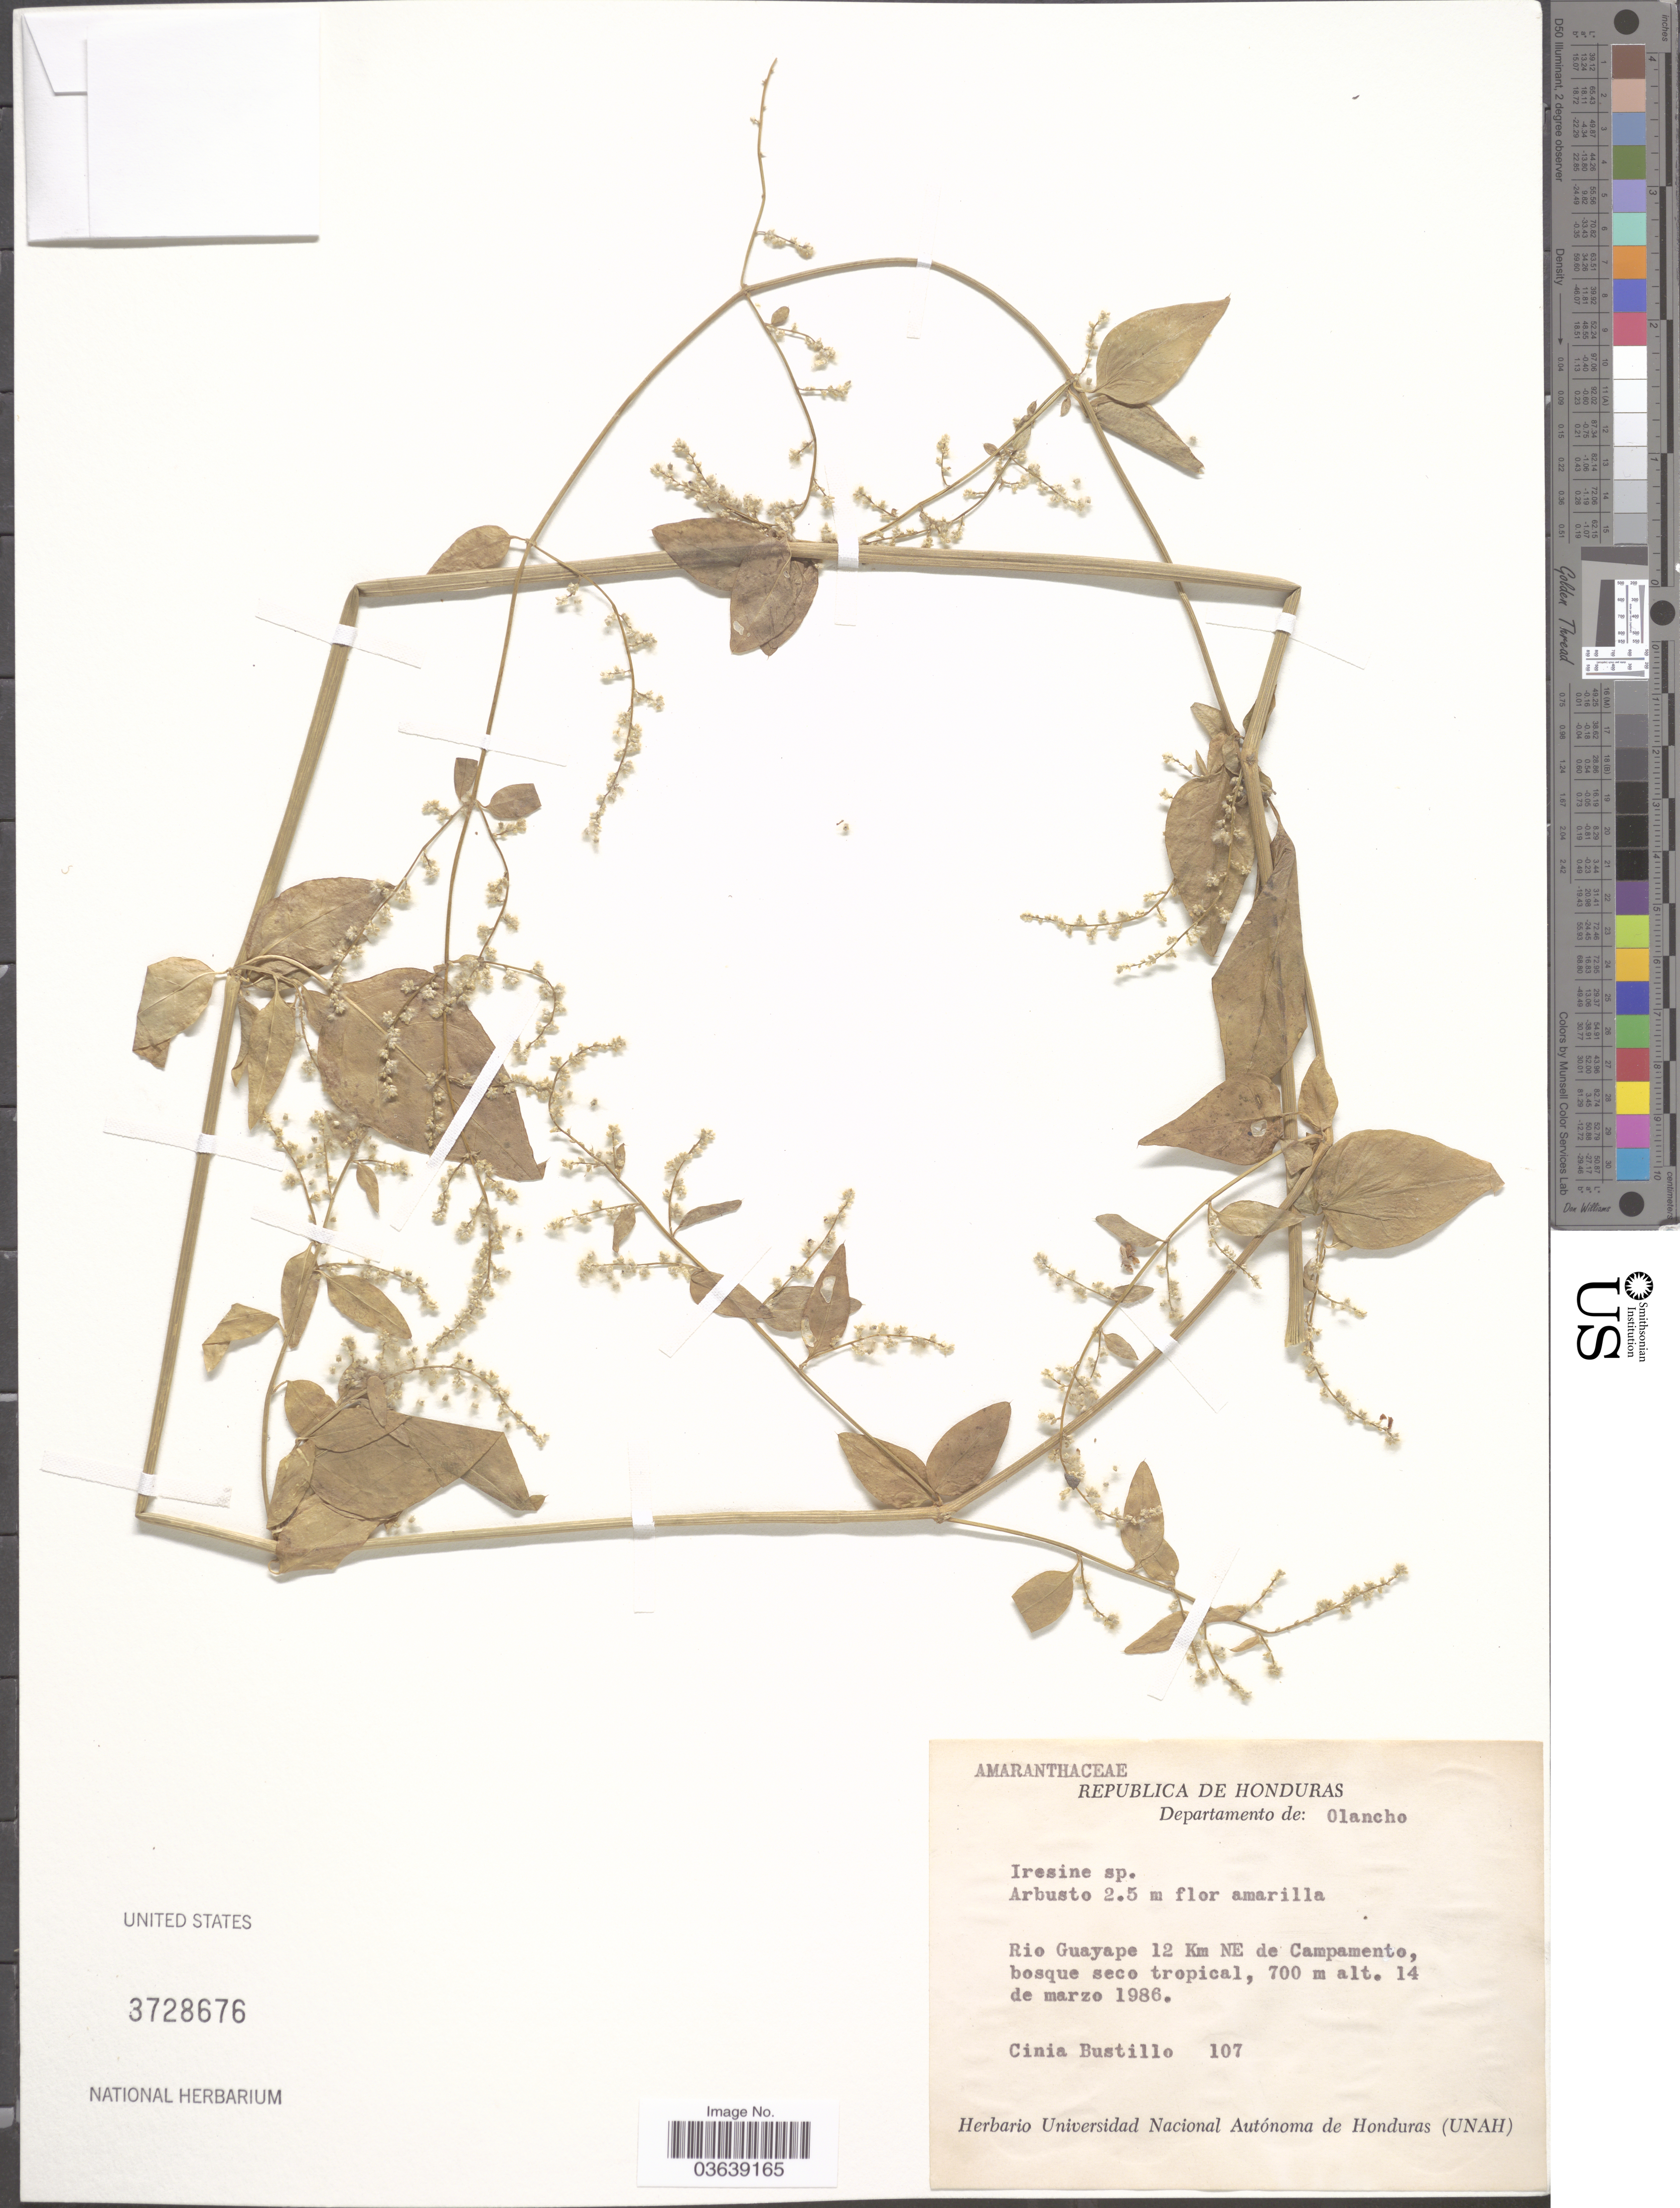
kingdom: Plantae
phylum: Tracheophyta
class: Magnoliopsida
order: Caryophyllales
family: Amaranthaceae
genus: Iresine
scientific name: Iresine sp.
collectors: C. Bustillo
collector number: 107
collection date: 1986-03-14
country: Honduras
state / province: Olancho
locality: Departamento de: Olancho. Rio Guayape 12 Km NE de Campamento.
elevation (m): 700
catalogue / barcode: US 3728676